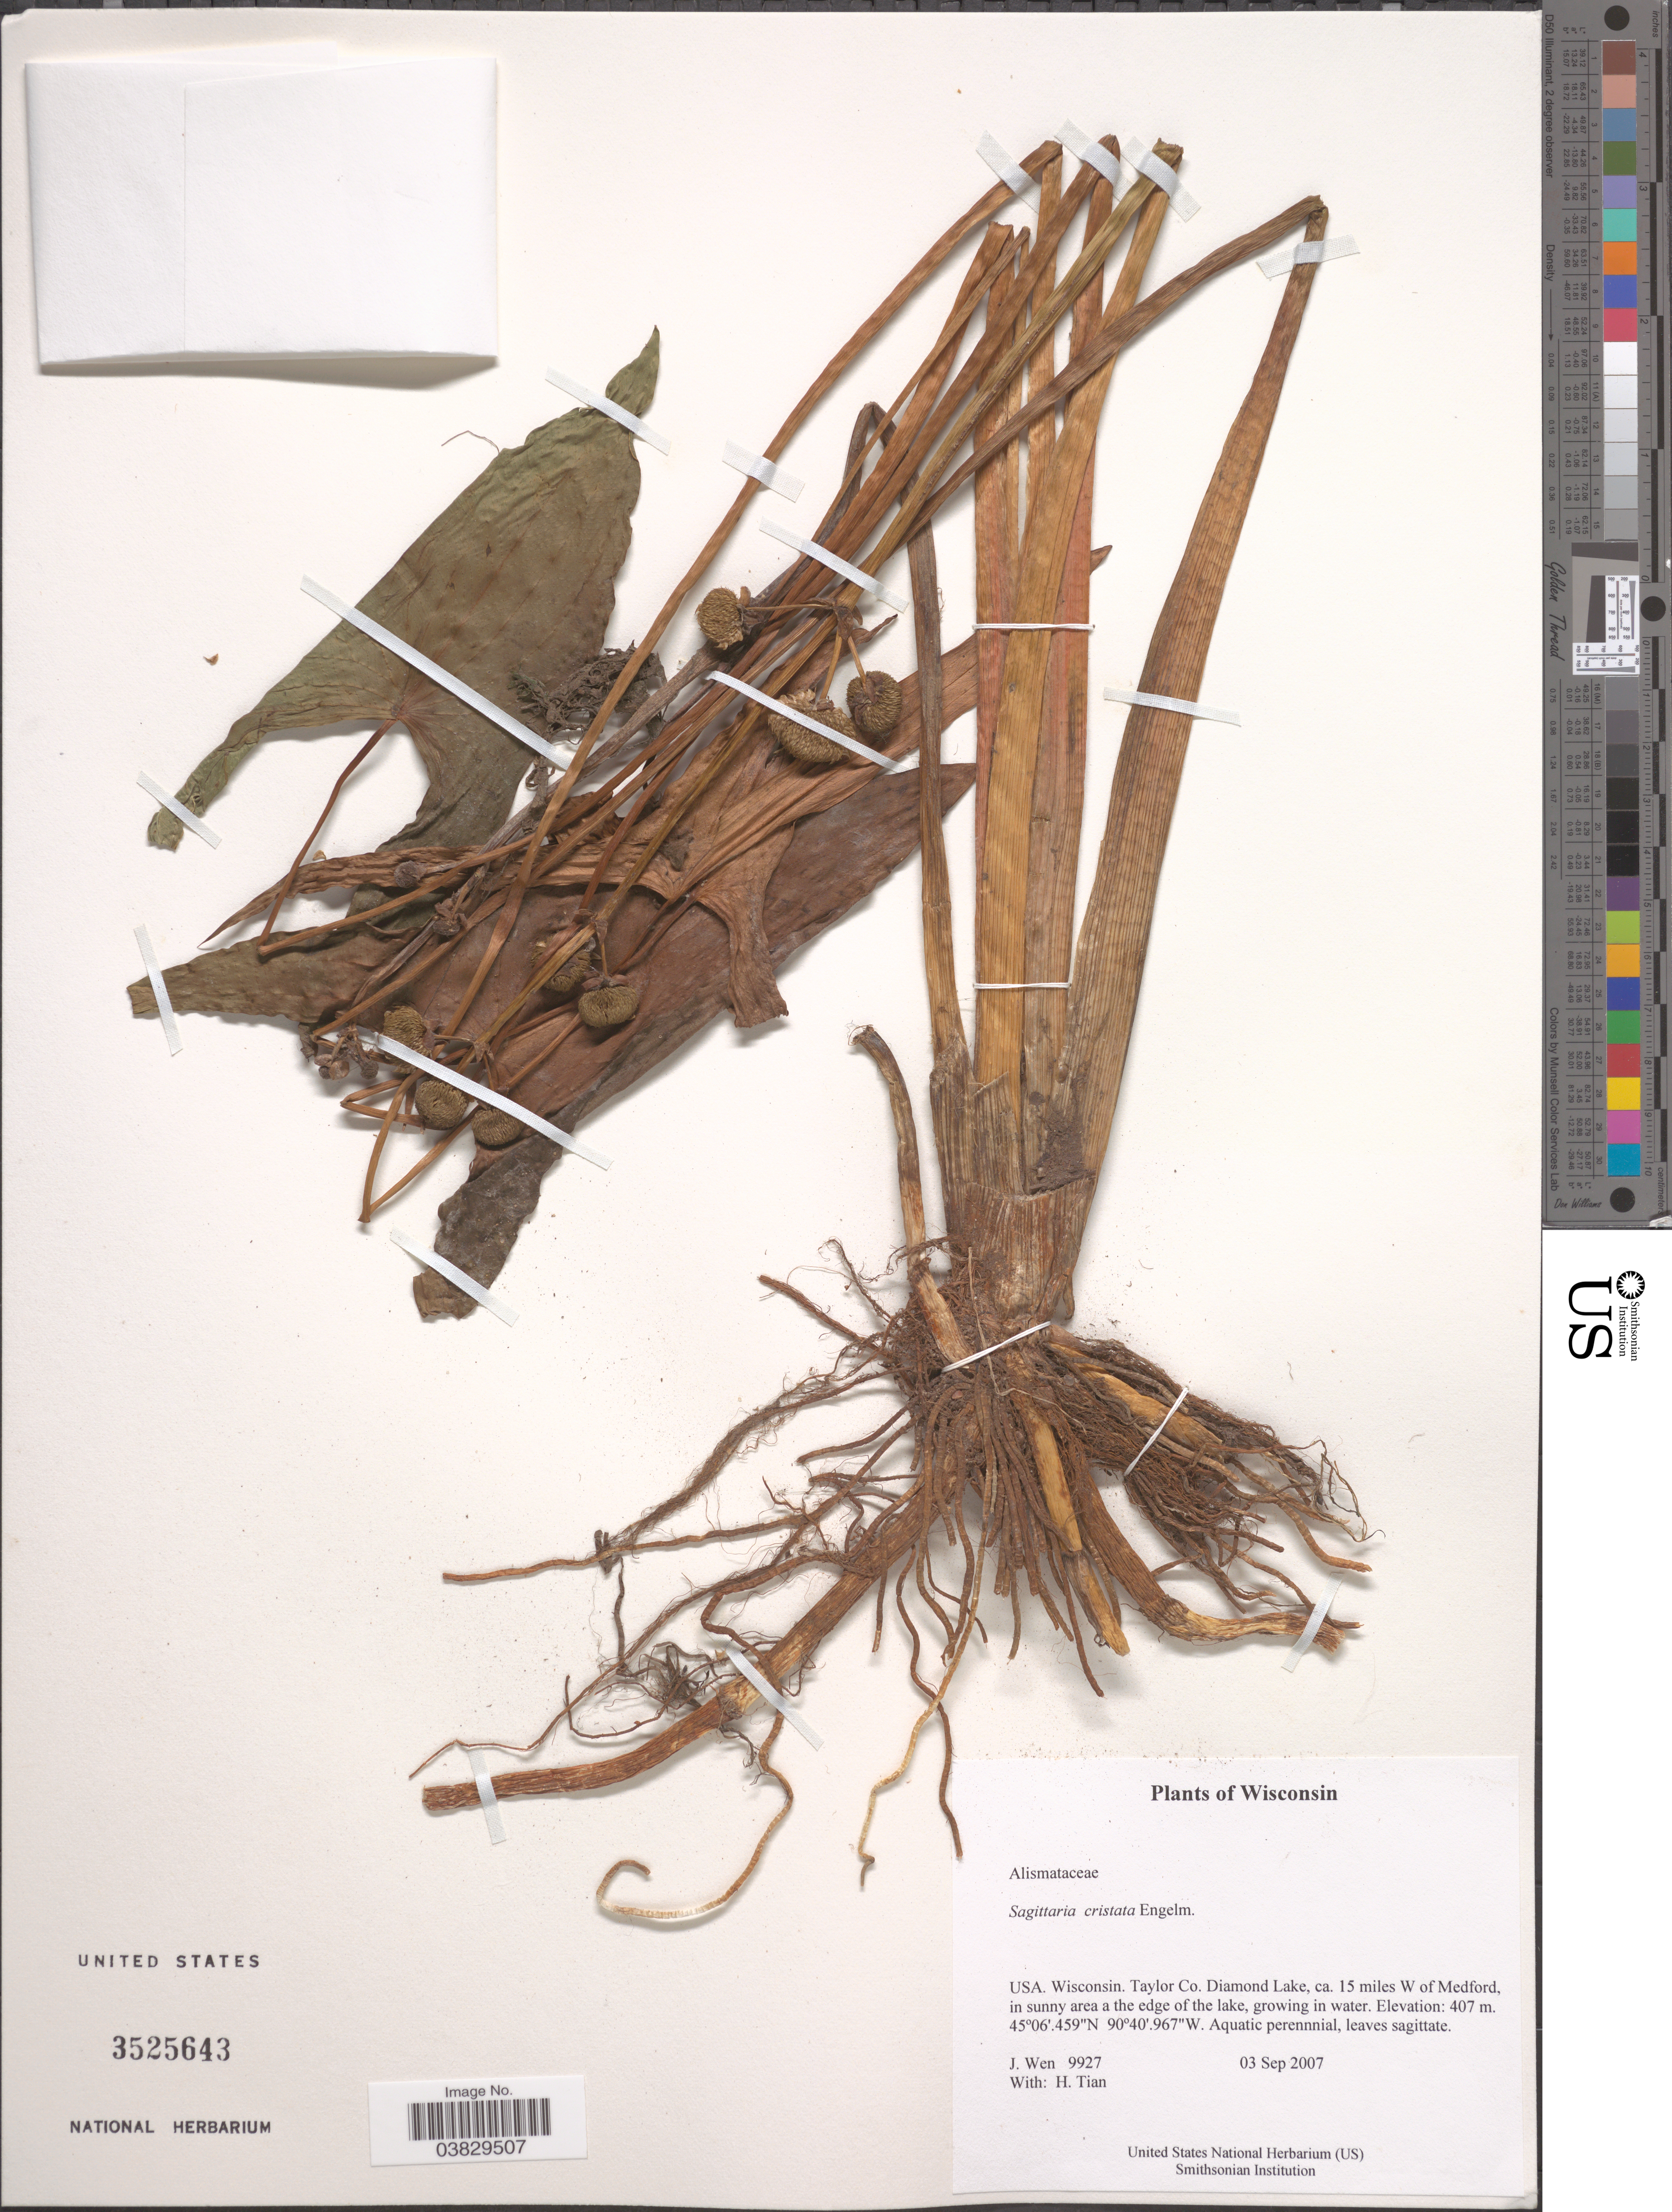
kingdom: Plantae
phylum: Tracheophyta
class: Liliopsida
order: Alismatales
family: Alismataceae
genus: Sagittaria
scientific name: Sagittaria cristata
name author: Engelm.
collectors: J. Wen & H. Tian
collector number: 9927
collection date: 2007-09-03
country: United States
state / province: Wisconsin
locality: Taylor Co. Diamond Lake, ca. 15 miles W of Medford.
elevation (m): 407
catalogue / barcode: US 3525643